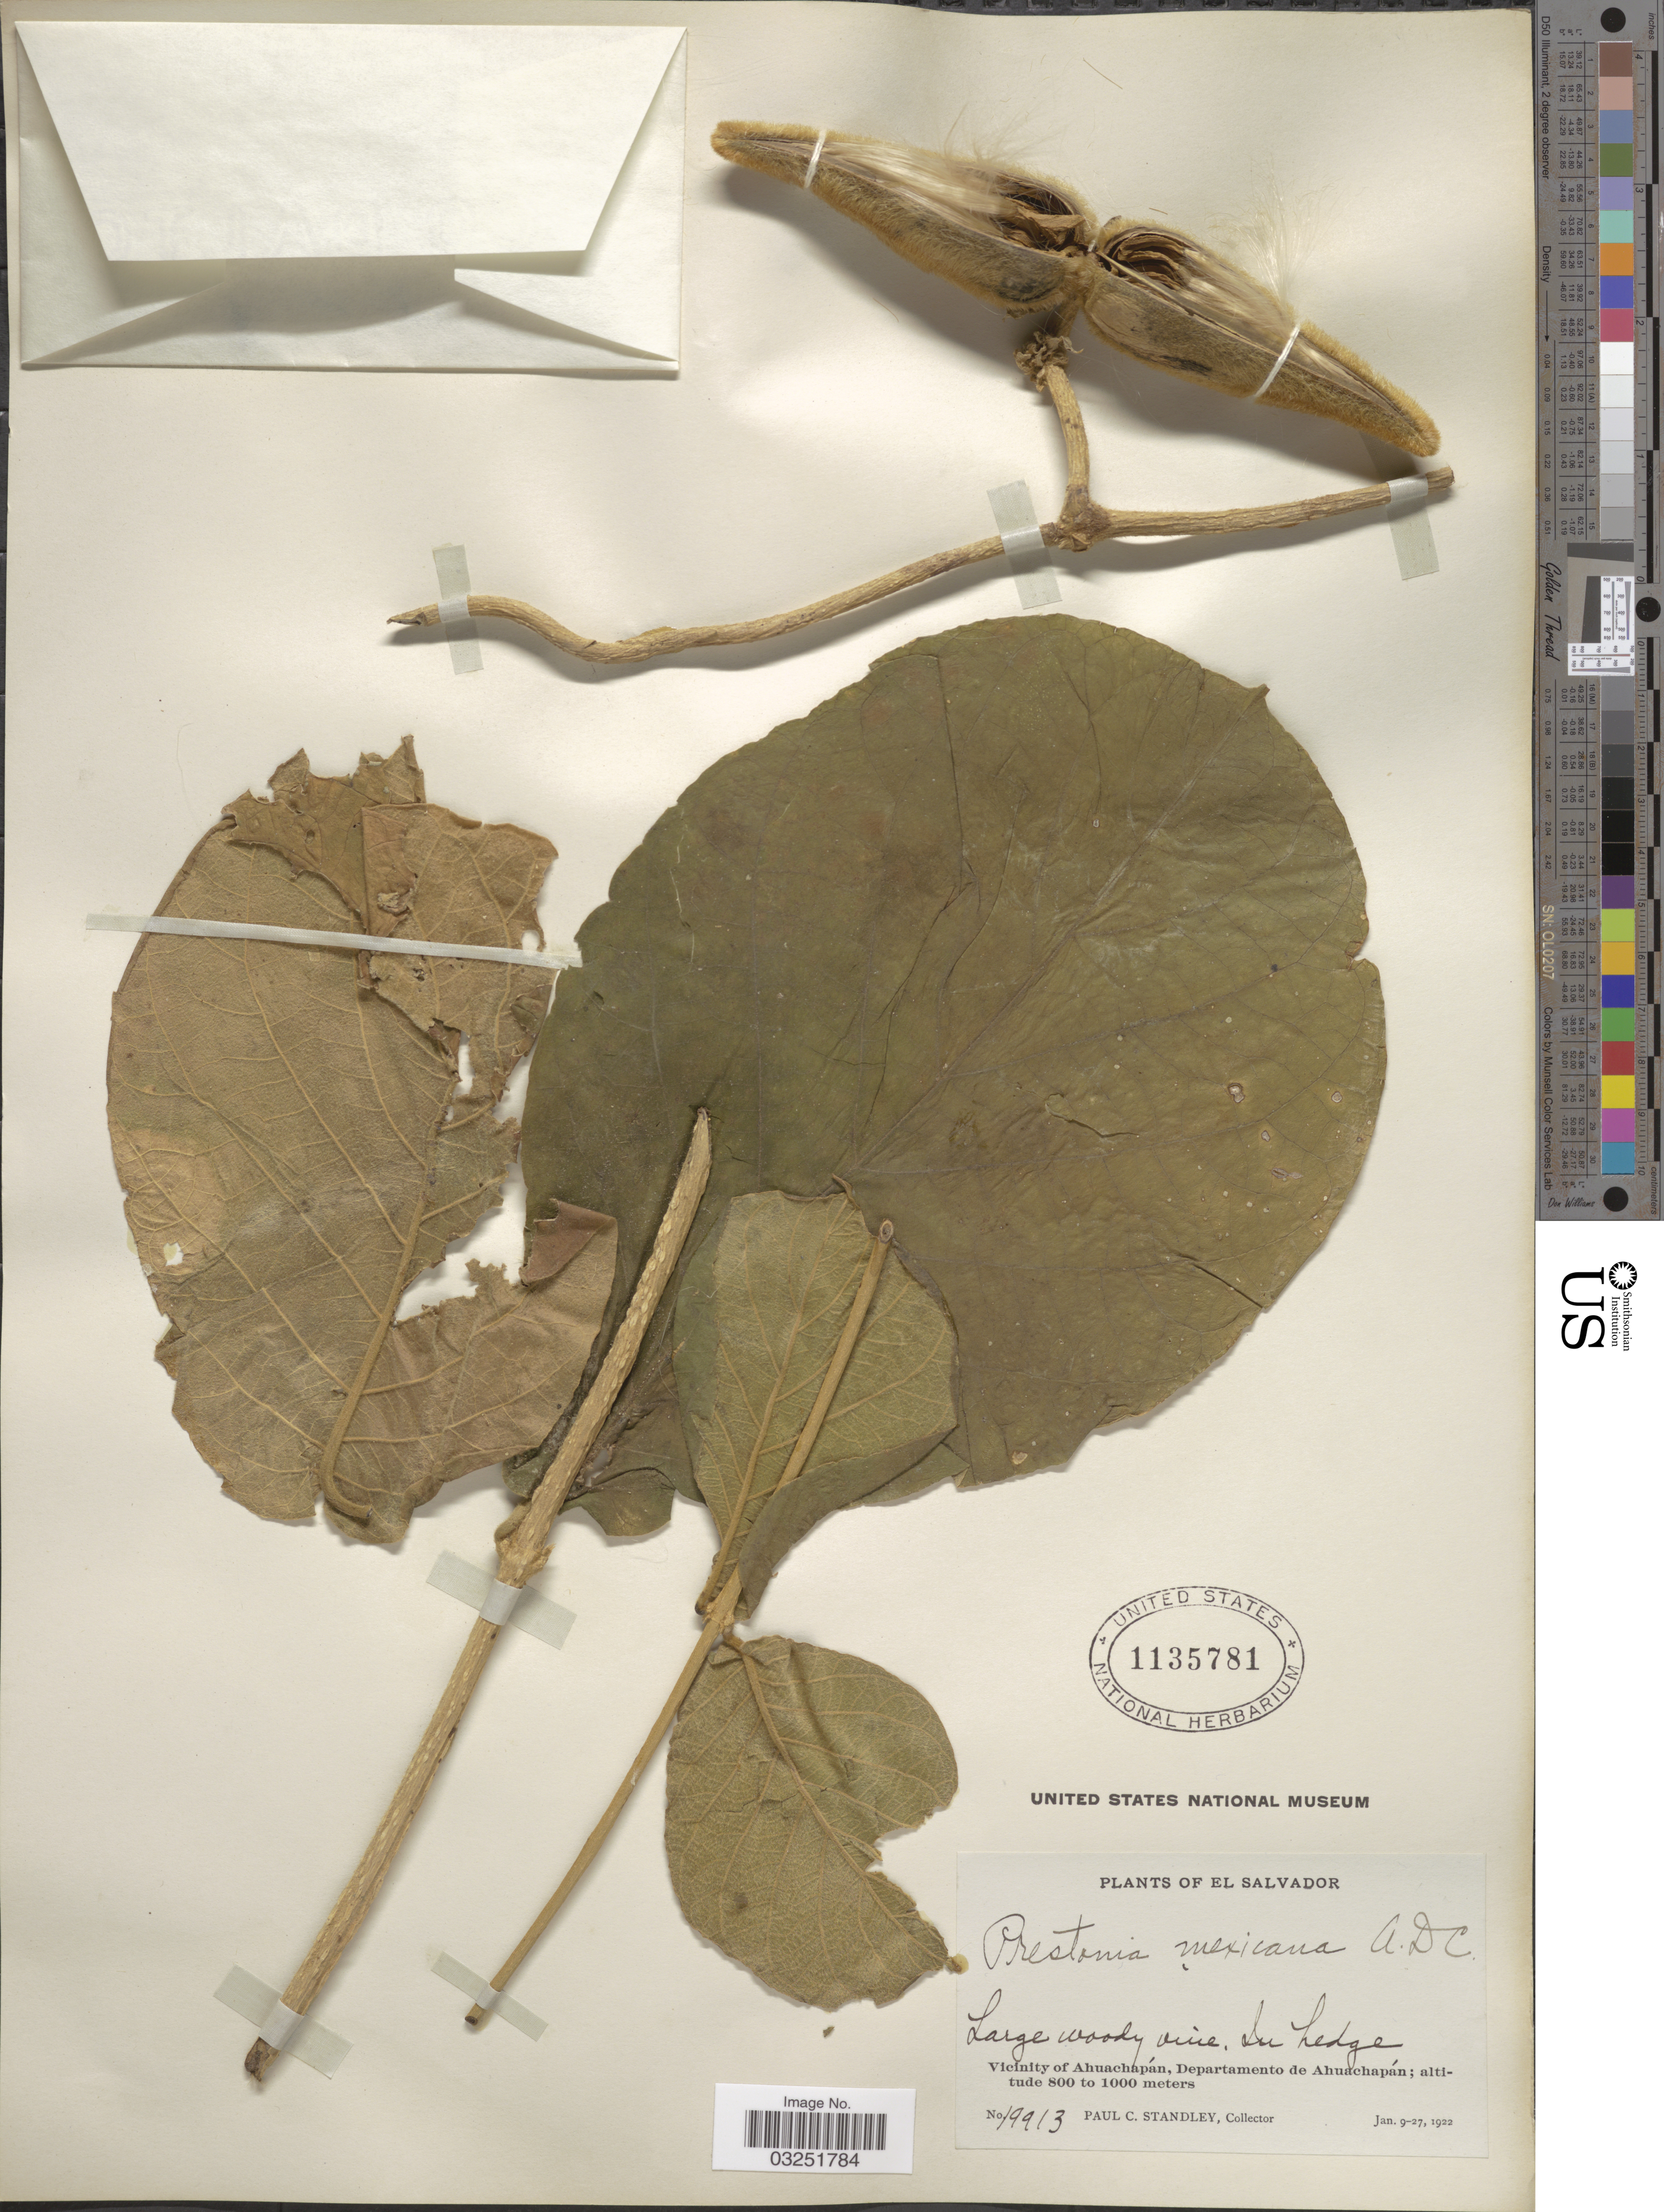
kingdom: Plantae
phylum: Tracheophyta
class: Magnoliopsida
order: Gentianales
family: Apocynaceae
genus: Prestonia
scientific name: Prestonia mexicana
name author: DC.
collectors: P. C. Standley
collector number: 19913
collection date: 1922-01-09/1922-01-27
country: El Salvador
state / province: Ahuachapan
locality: Vicinity of Ahuachapán, Departamento de Ahuachapán.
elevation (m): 800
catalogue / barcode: US 1135781